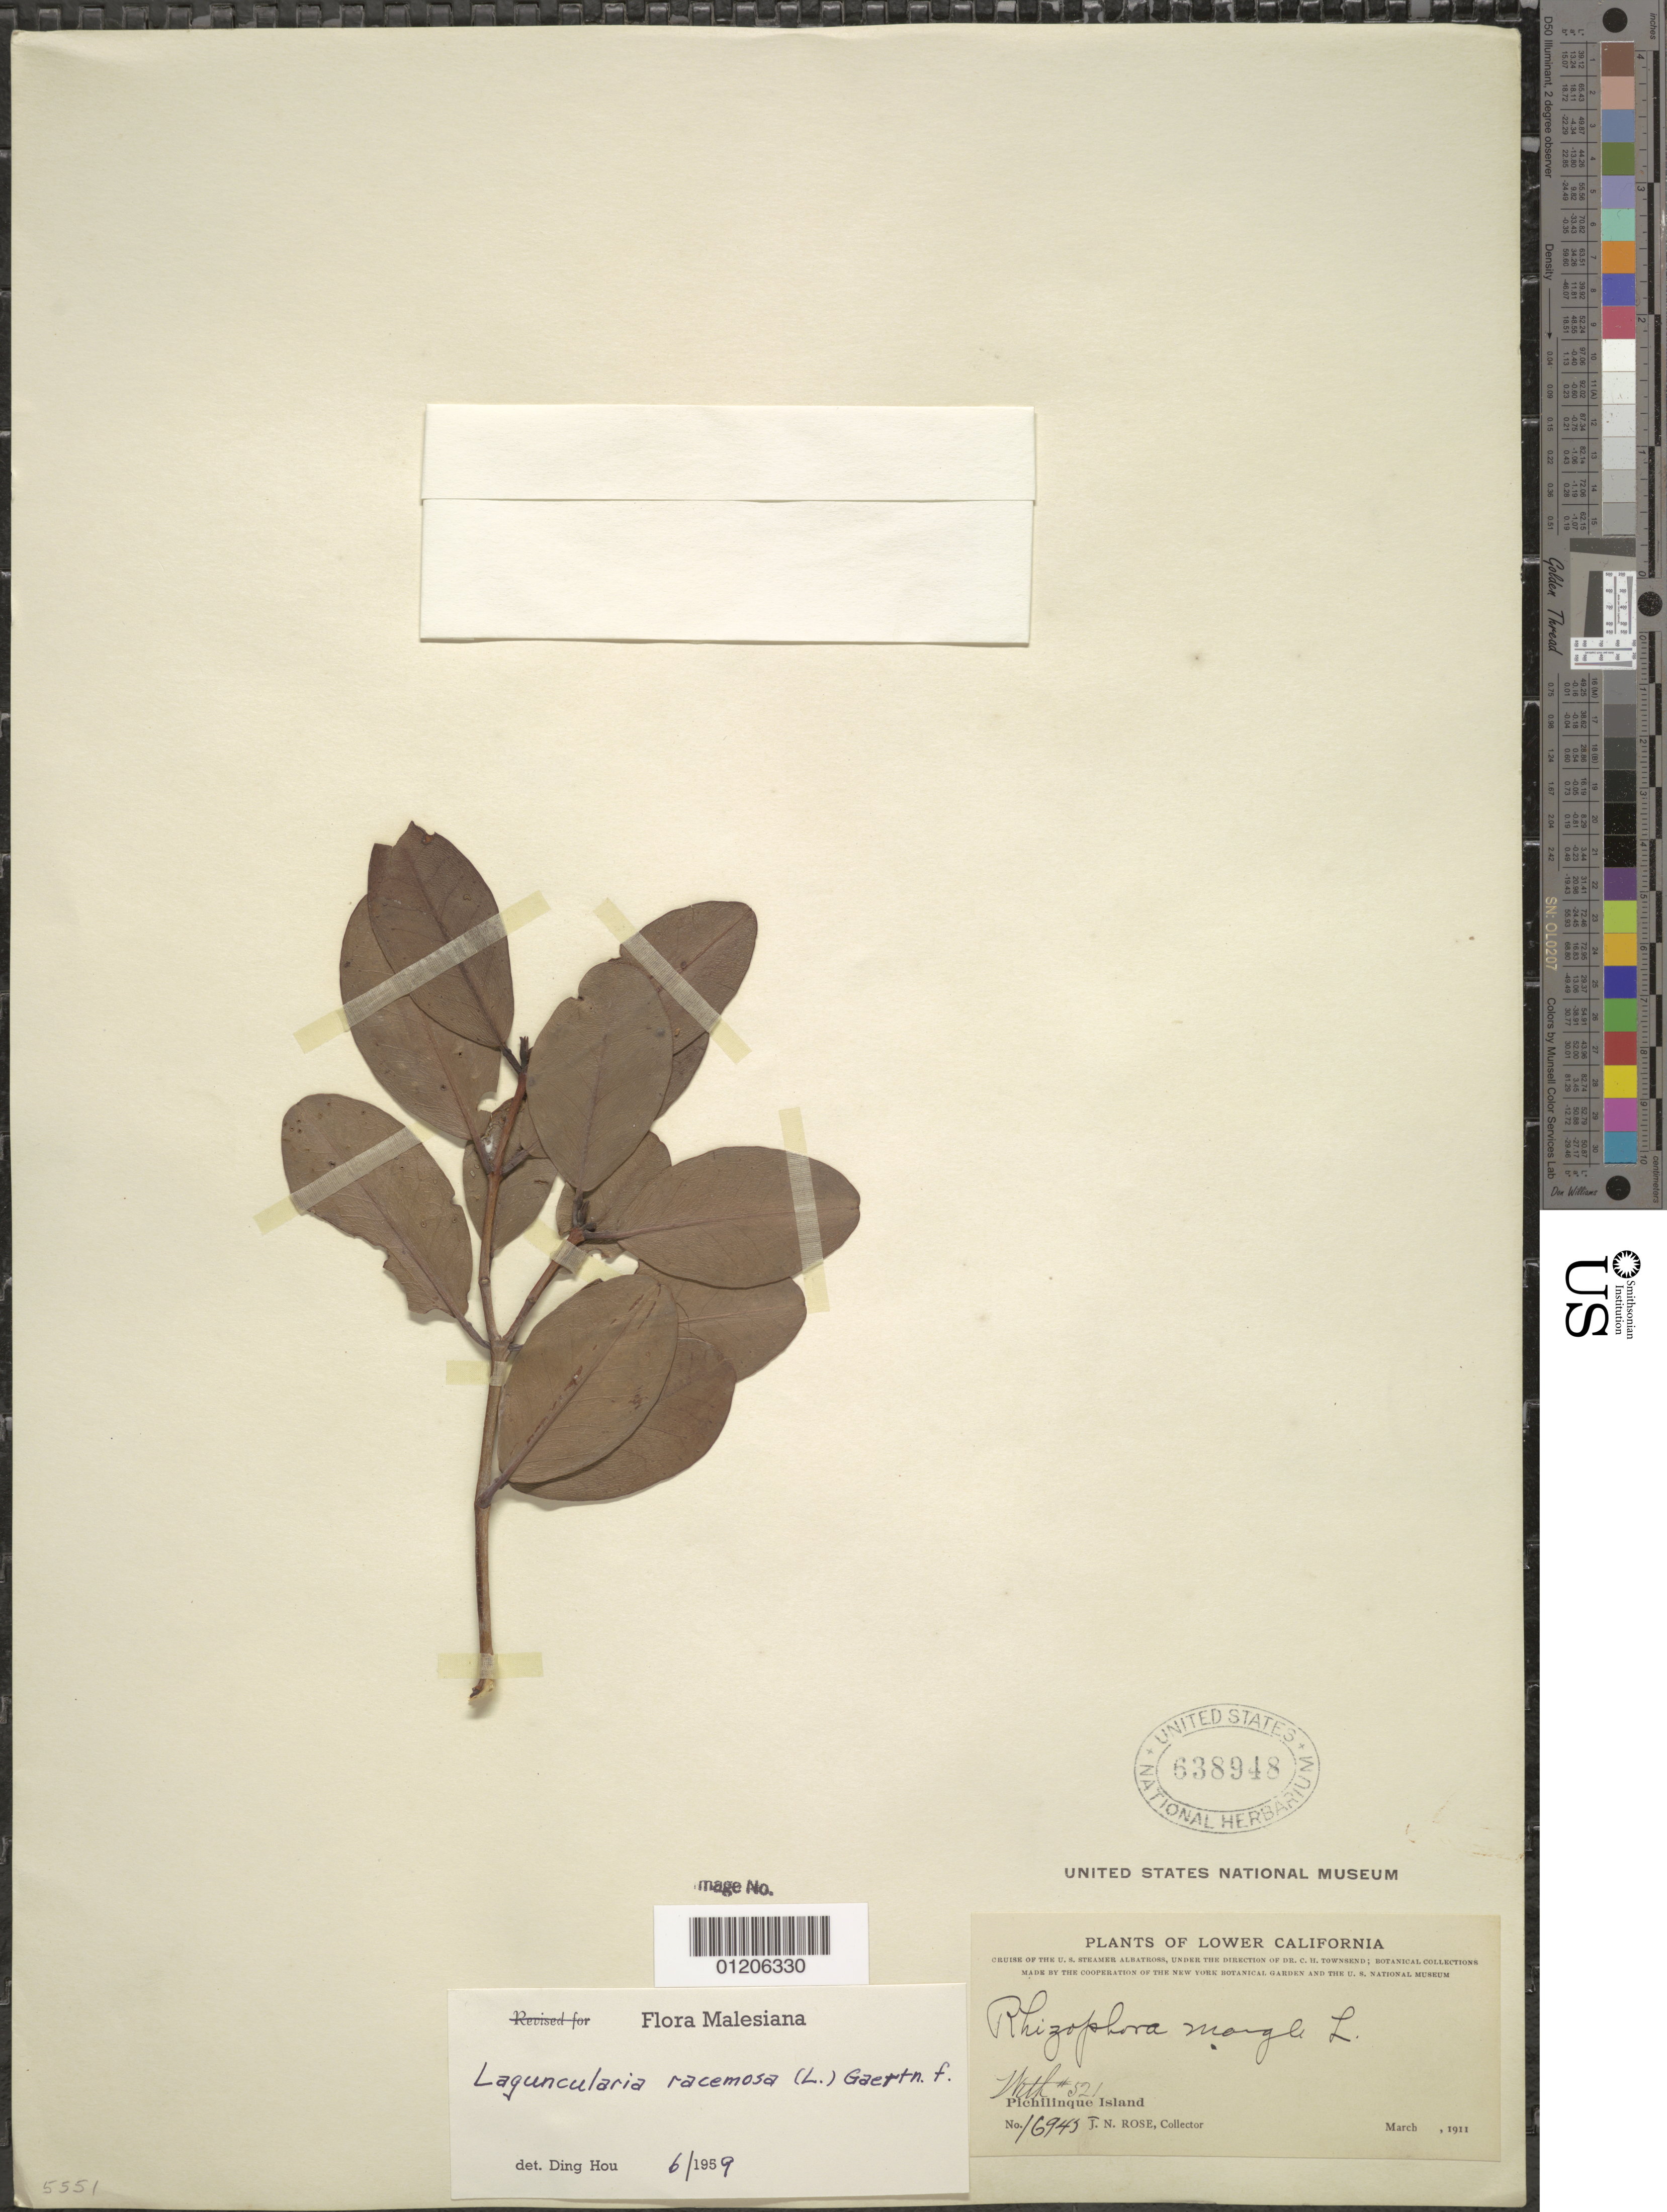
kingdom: Plantae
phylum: Tracheophyta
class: Magnoliopsida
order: Myrtales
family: Combretaceae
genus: Laguncularia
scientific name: Laguncularia racemosa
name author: (L.) C.F. Gaertn.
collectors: J. N. Rose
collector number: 16945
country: Mexico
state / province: Baja California Sur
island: Pichilinque Island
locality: Pichilinque Island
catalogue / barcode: US 638948